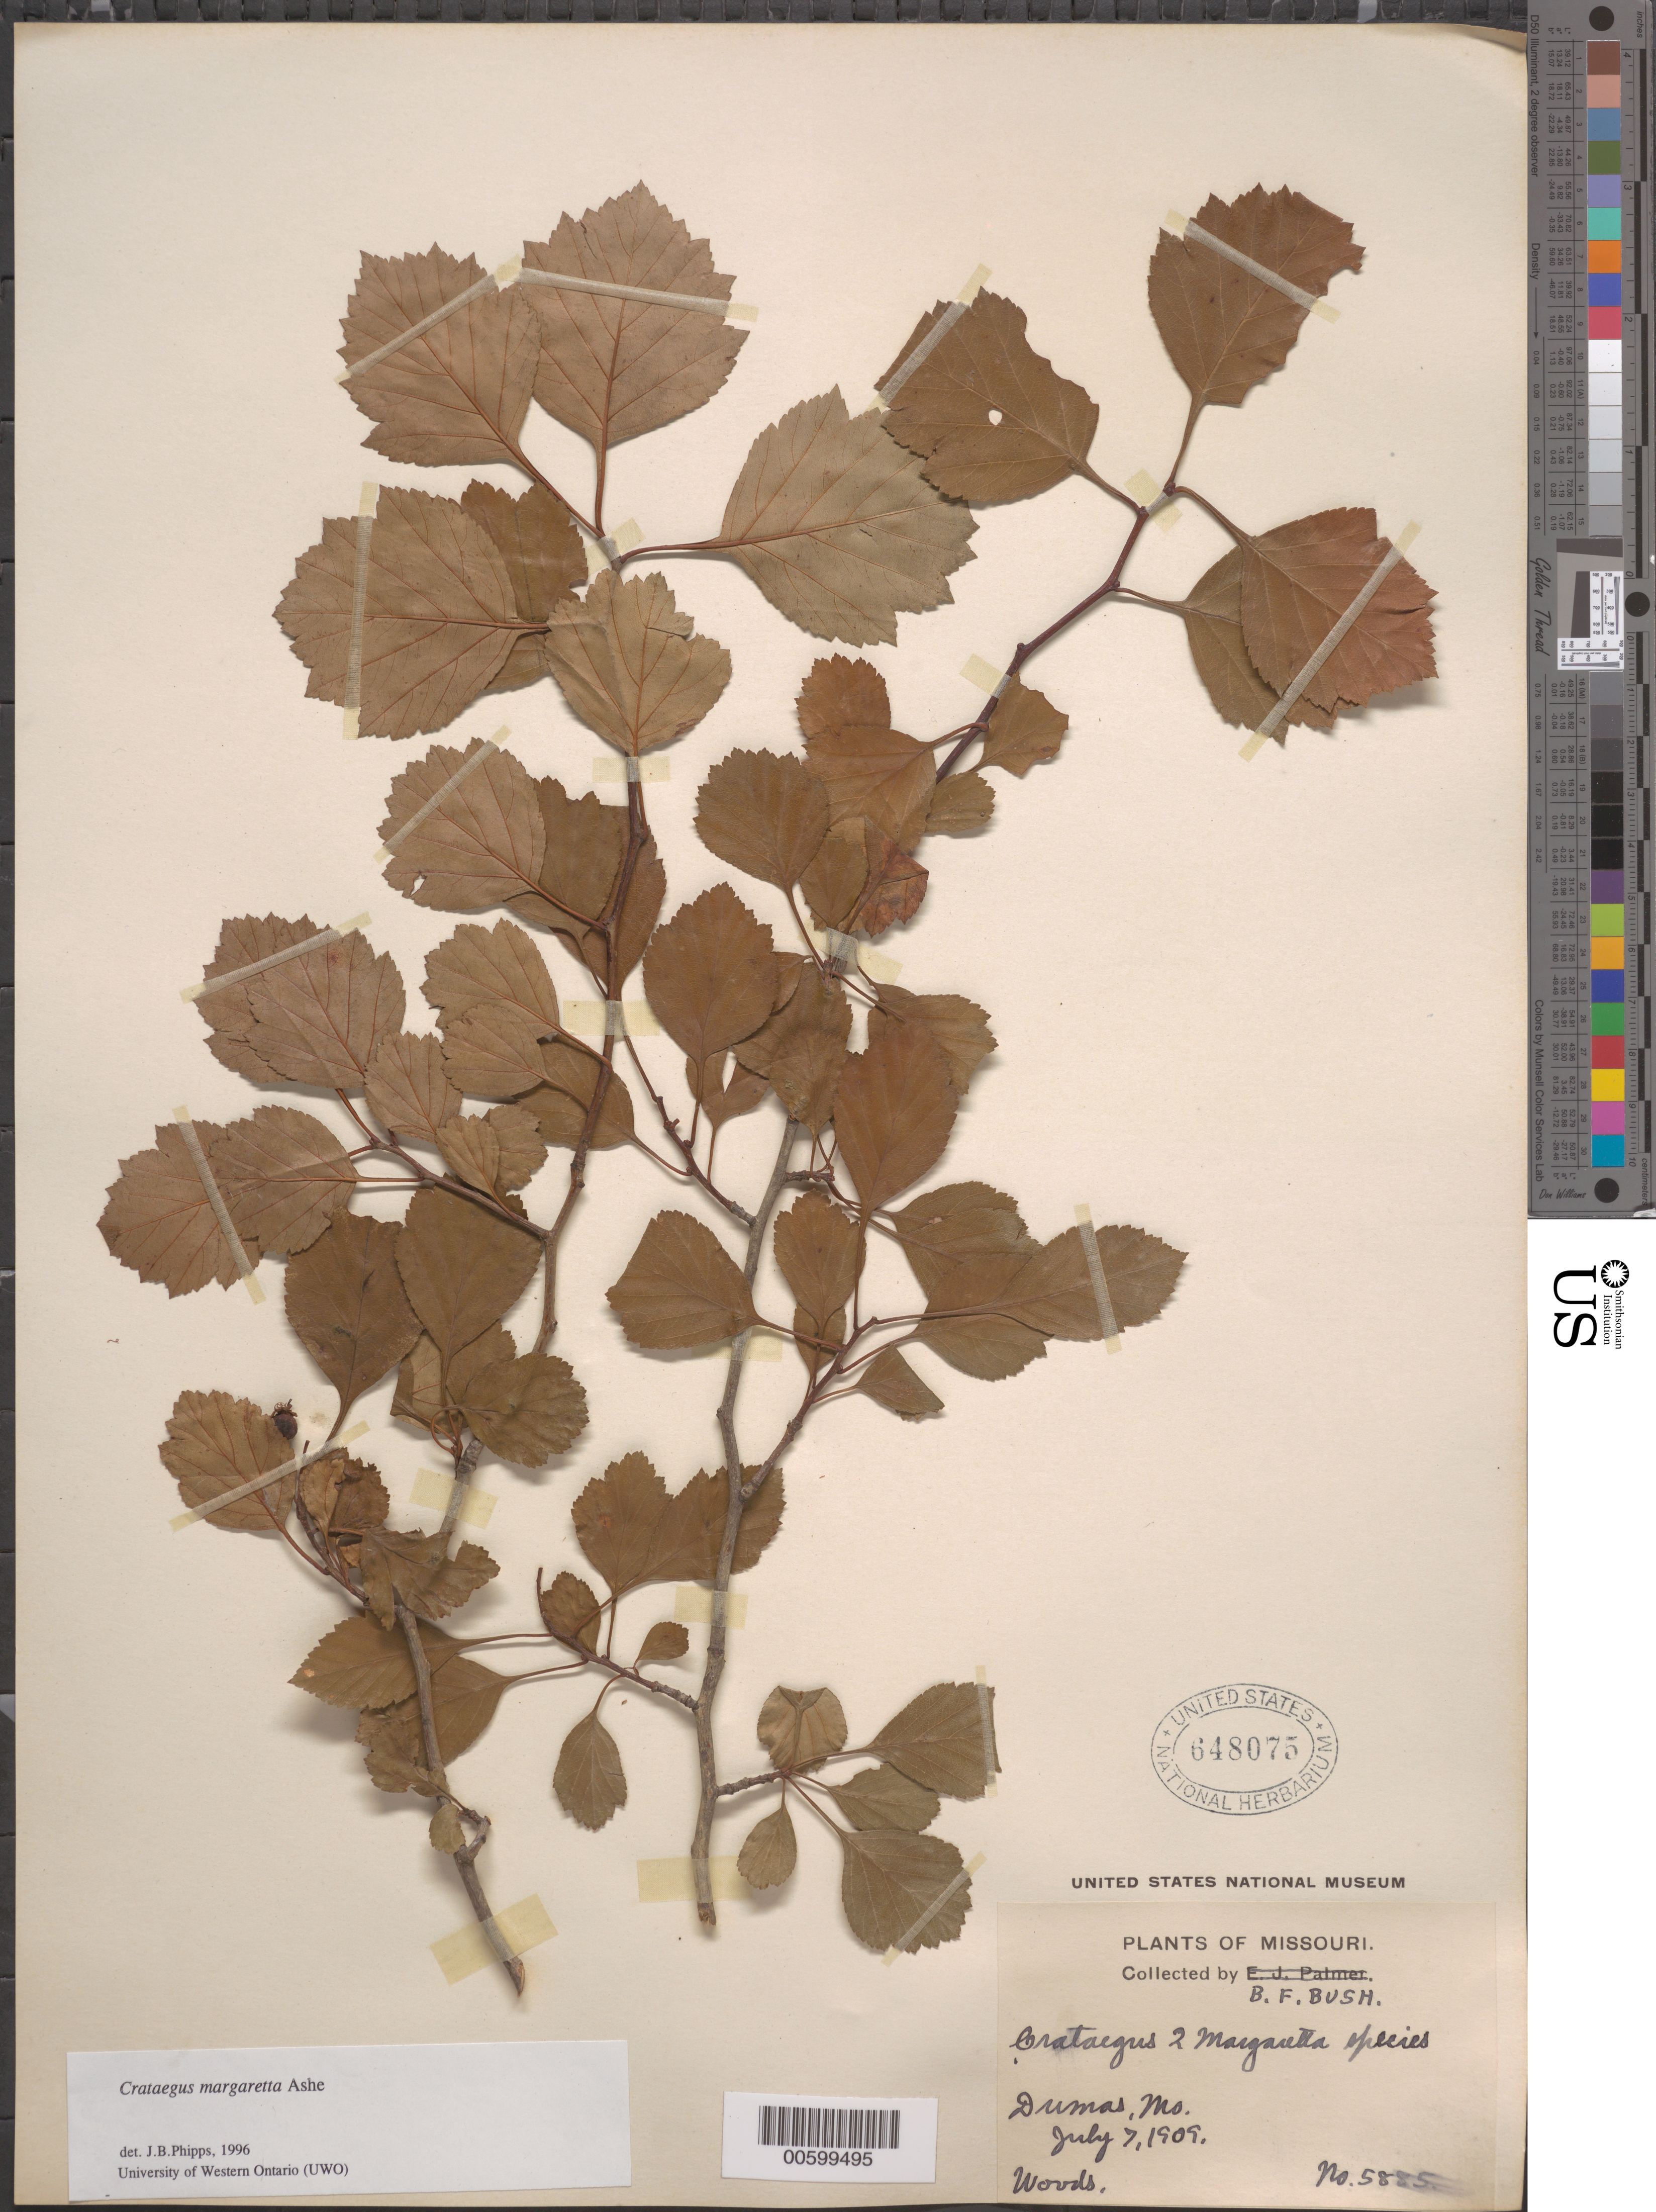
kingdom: Plantae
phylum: Tracheophyta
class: Magnoliopsida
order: Rosales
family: Rosaceae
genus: Crataegus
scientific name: Crataegus margarettae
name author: Ashe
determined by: Phipps, James B., (UWO), University of Western Ontario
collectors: B. F. Bush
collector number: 5885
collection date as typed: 07 Jul 1909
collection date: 1909-07-07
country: United States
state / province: Missouri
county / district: Clark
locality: Dumas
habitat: Woods.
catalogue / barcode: US 648075